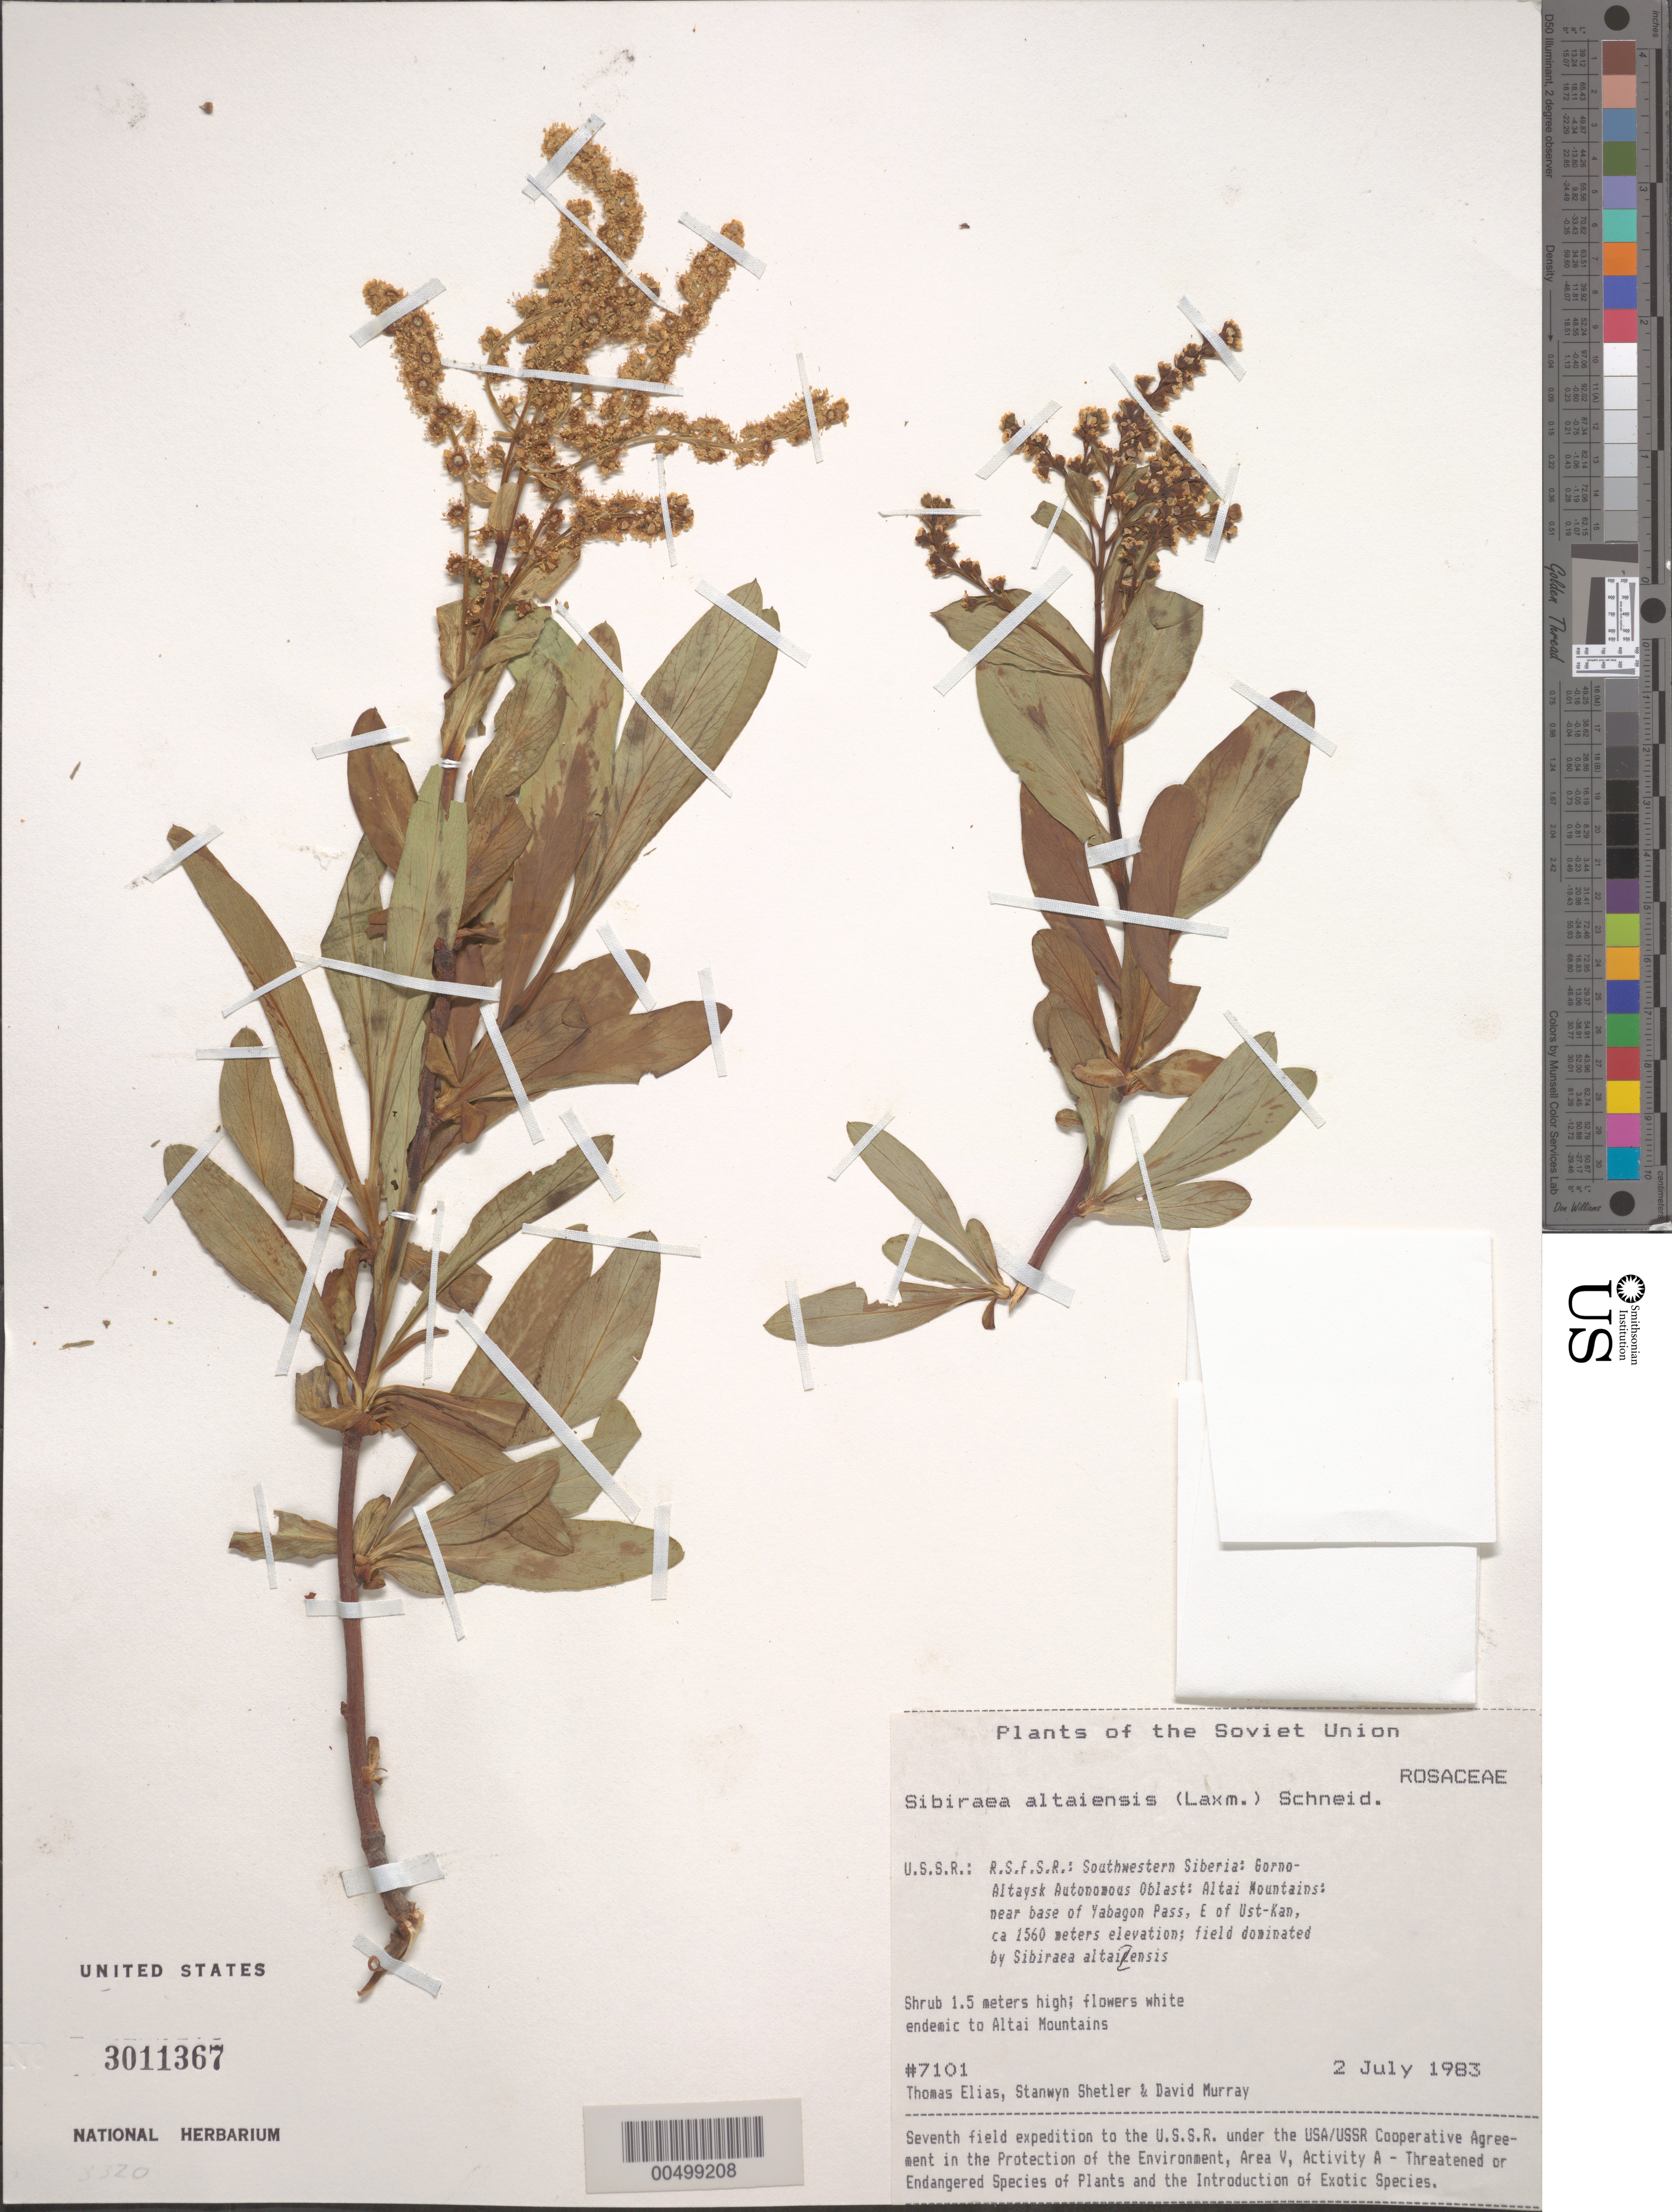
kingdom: Plantae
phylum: Tracheophyta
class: Magnoliopsida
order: Rosales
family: Rosaceae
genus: Sibiraea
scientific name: Sibiraea altaiensis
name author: (Laxm.) C.K. Schneid.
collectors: T. Elias, S. Shetler & D. F. Murray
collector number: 7101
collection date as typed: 02 Jul 1983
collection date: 1983-07-02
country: Russian Federation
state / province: Altai Republic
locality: Altai Mountains, near base of Yabagon Pass, E of Ust-Kan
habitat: field dominated by Sibiraea altaiensis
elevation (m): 1560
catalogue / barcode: US 3011367